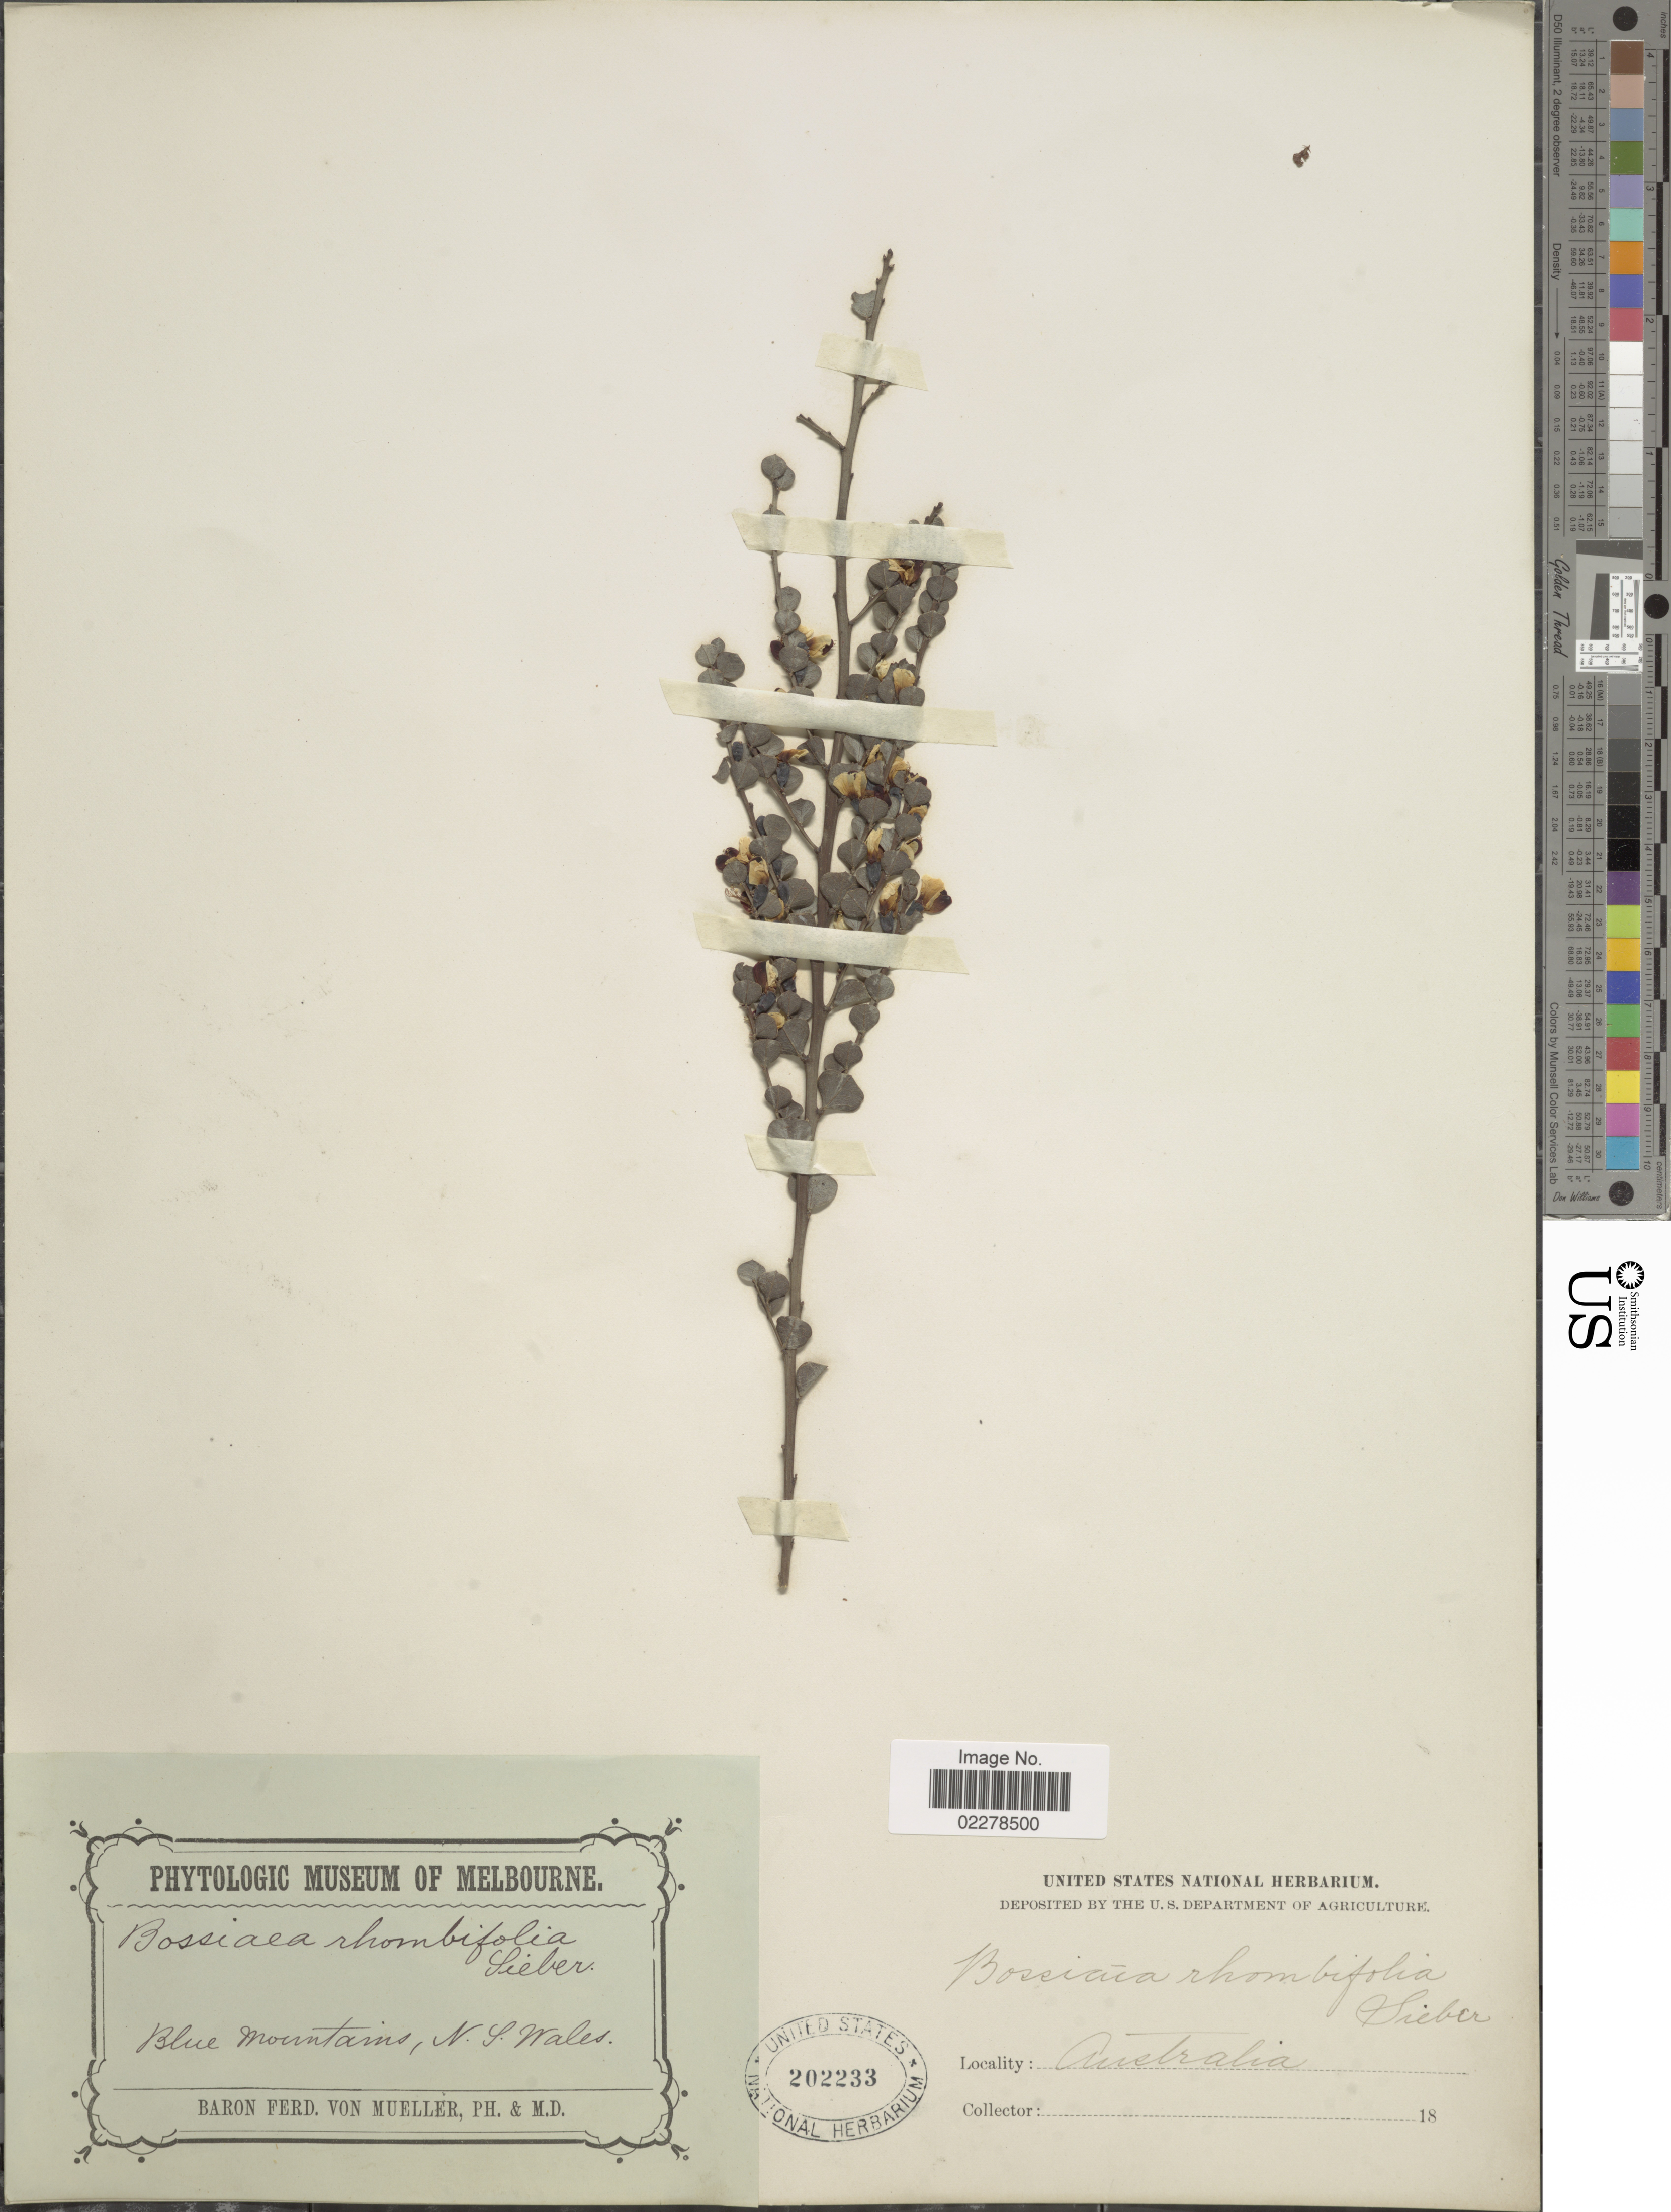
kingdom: Plantae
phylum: Tracheophyta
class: Magnoliopsida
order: Fabales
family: Fabaceae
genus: Bossiaea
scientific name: Bossiaea rhombifolia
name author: Sieber ex DC.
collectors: F. von Mueller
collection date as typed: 18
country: Australia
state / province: New South Wales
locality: Blue Mountains, N.S. Wales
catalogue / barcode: US 202233